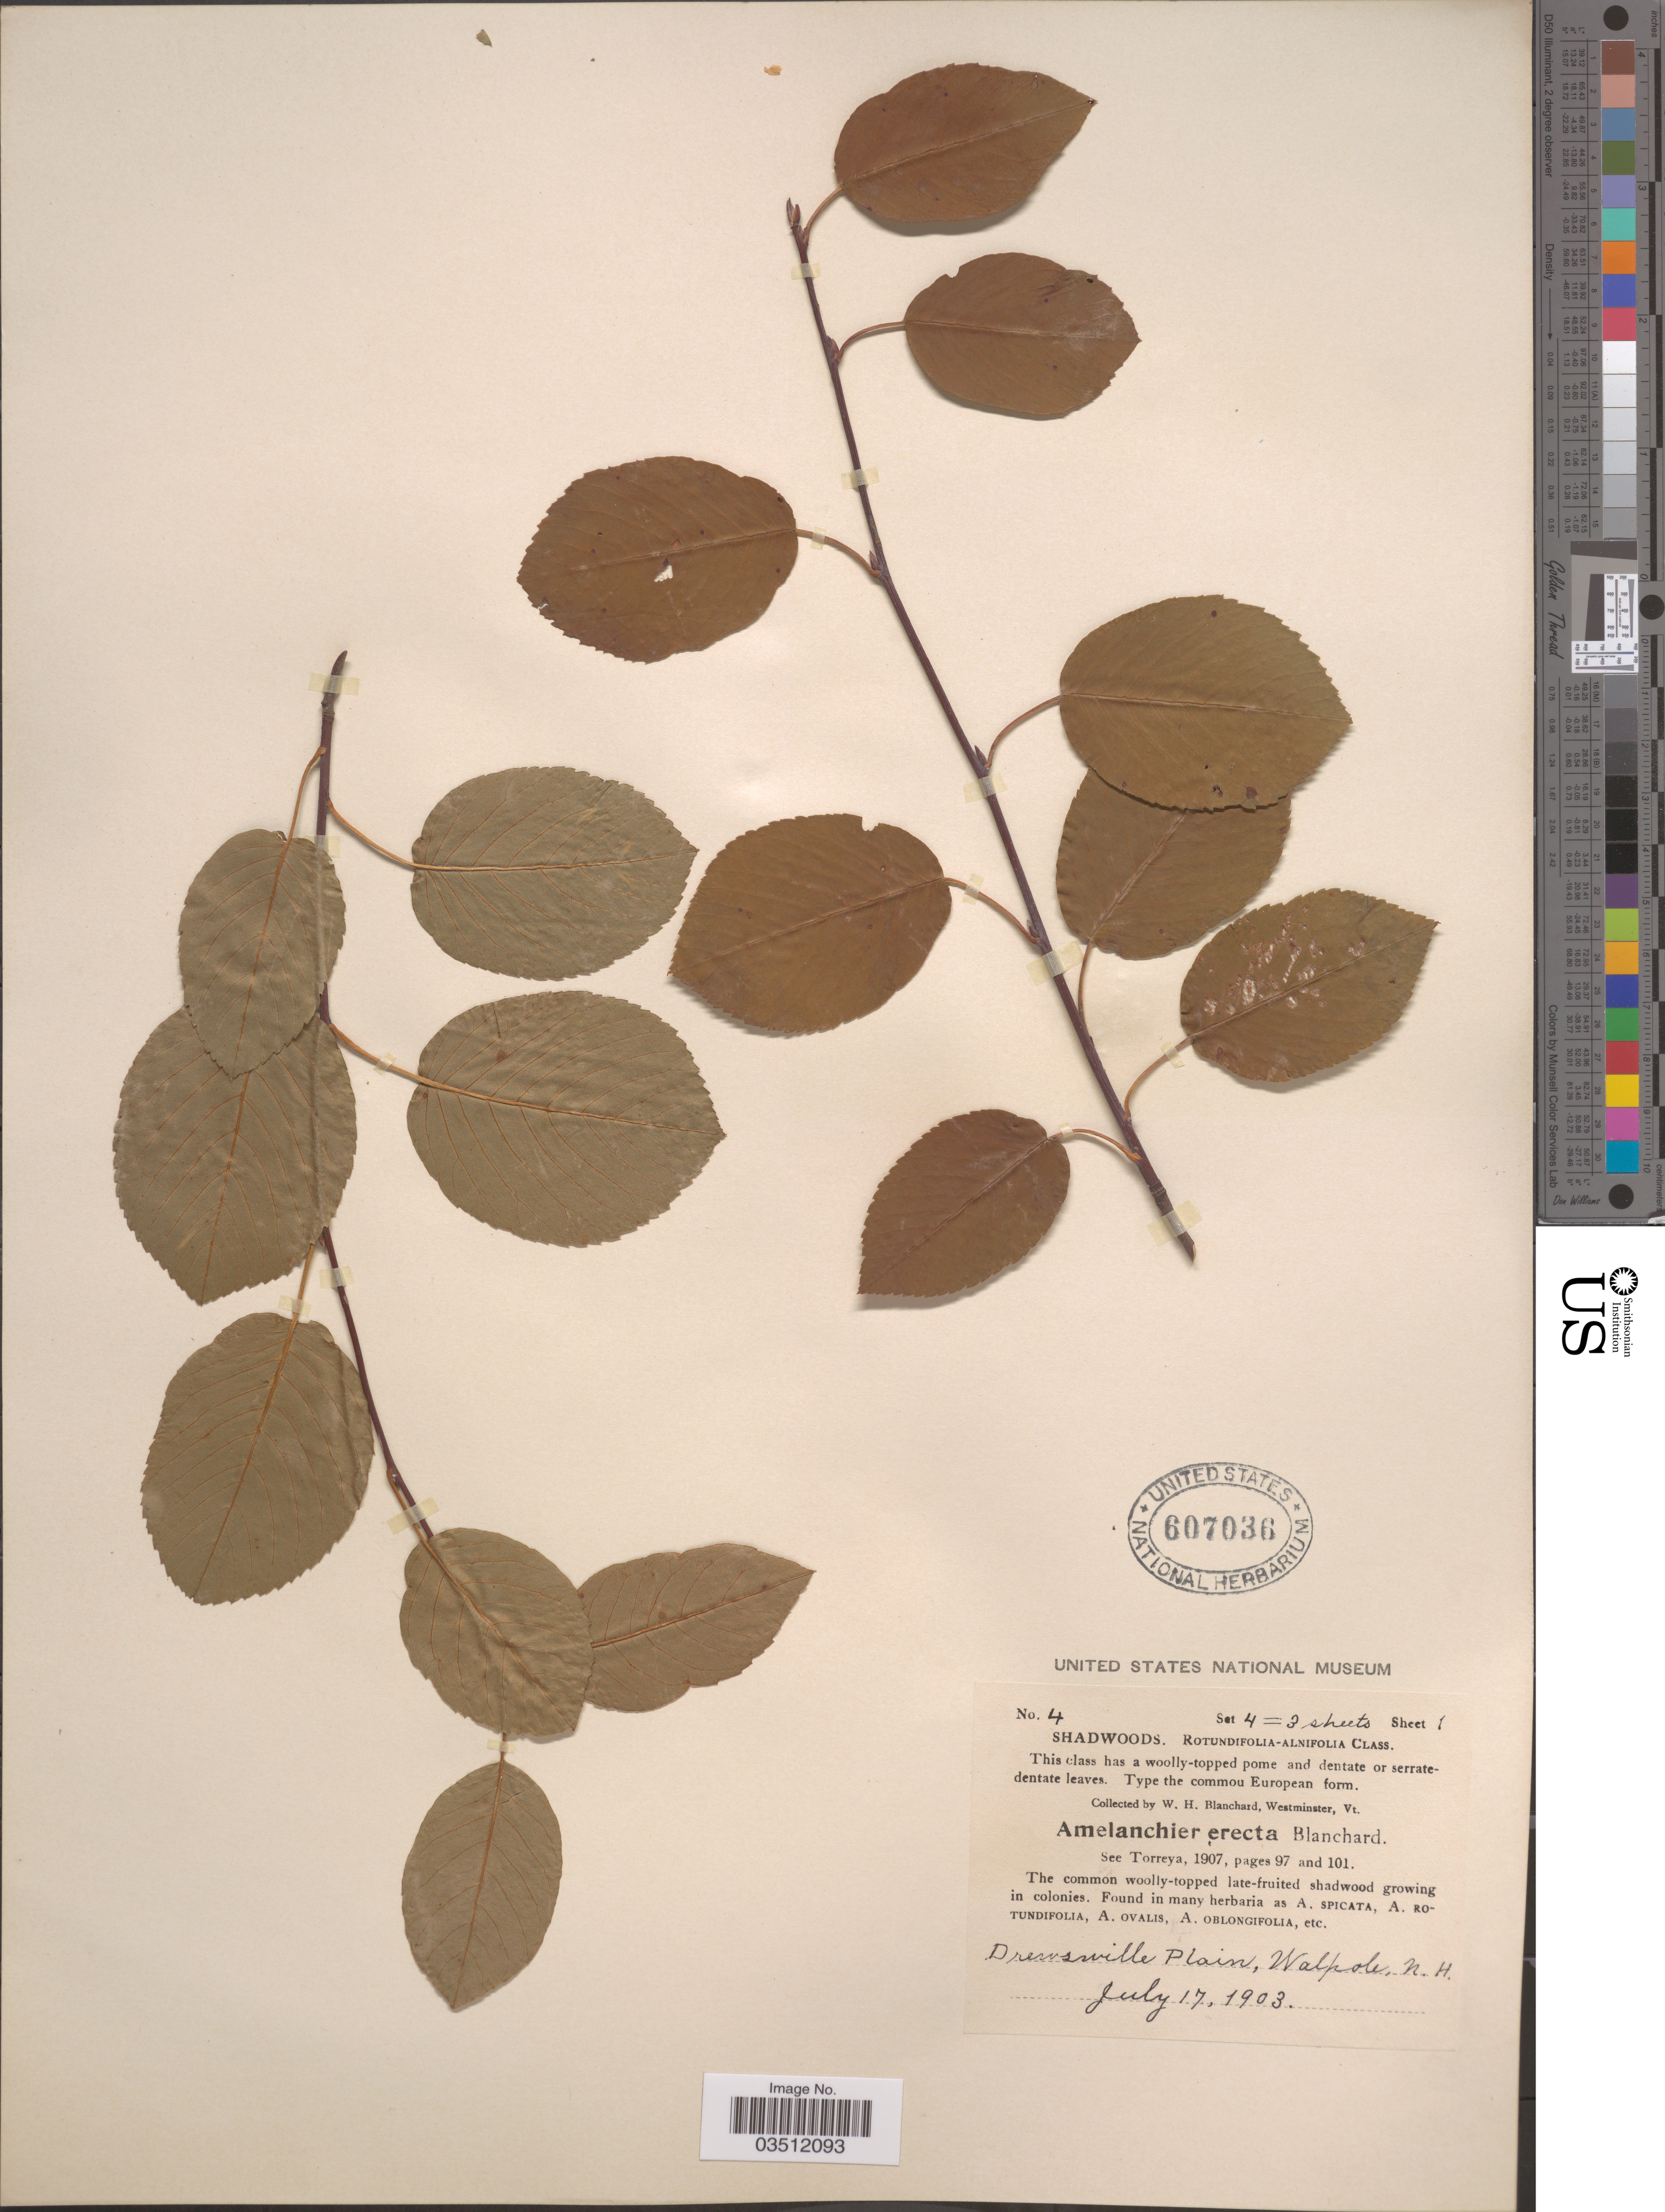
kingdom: Plantae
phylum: Tracheophyta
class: Magnoliopsida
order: Rosales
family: Rosaceae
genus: Amelanchier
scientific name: Amelanchier erecta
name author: Blanch.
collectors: W. H. Blanchard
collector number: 4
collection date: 1903-07-17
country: United States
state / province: New Hampshire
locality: Drewsville Plain, Walpole, N.H.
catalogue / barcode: US 607036